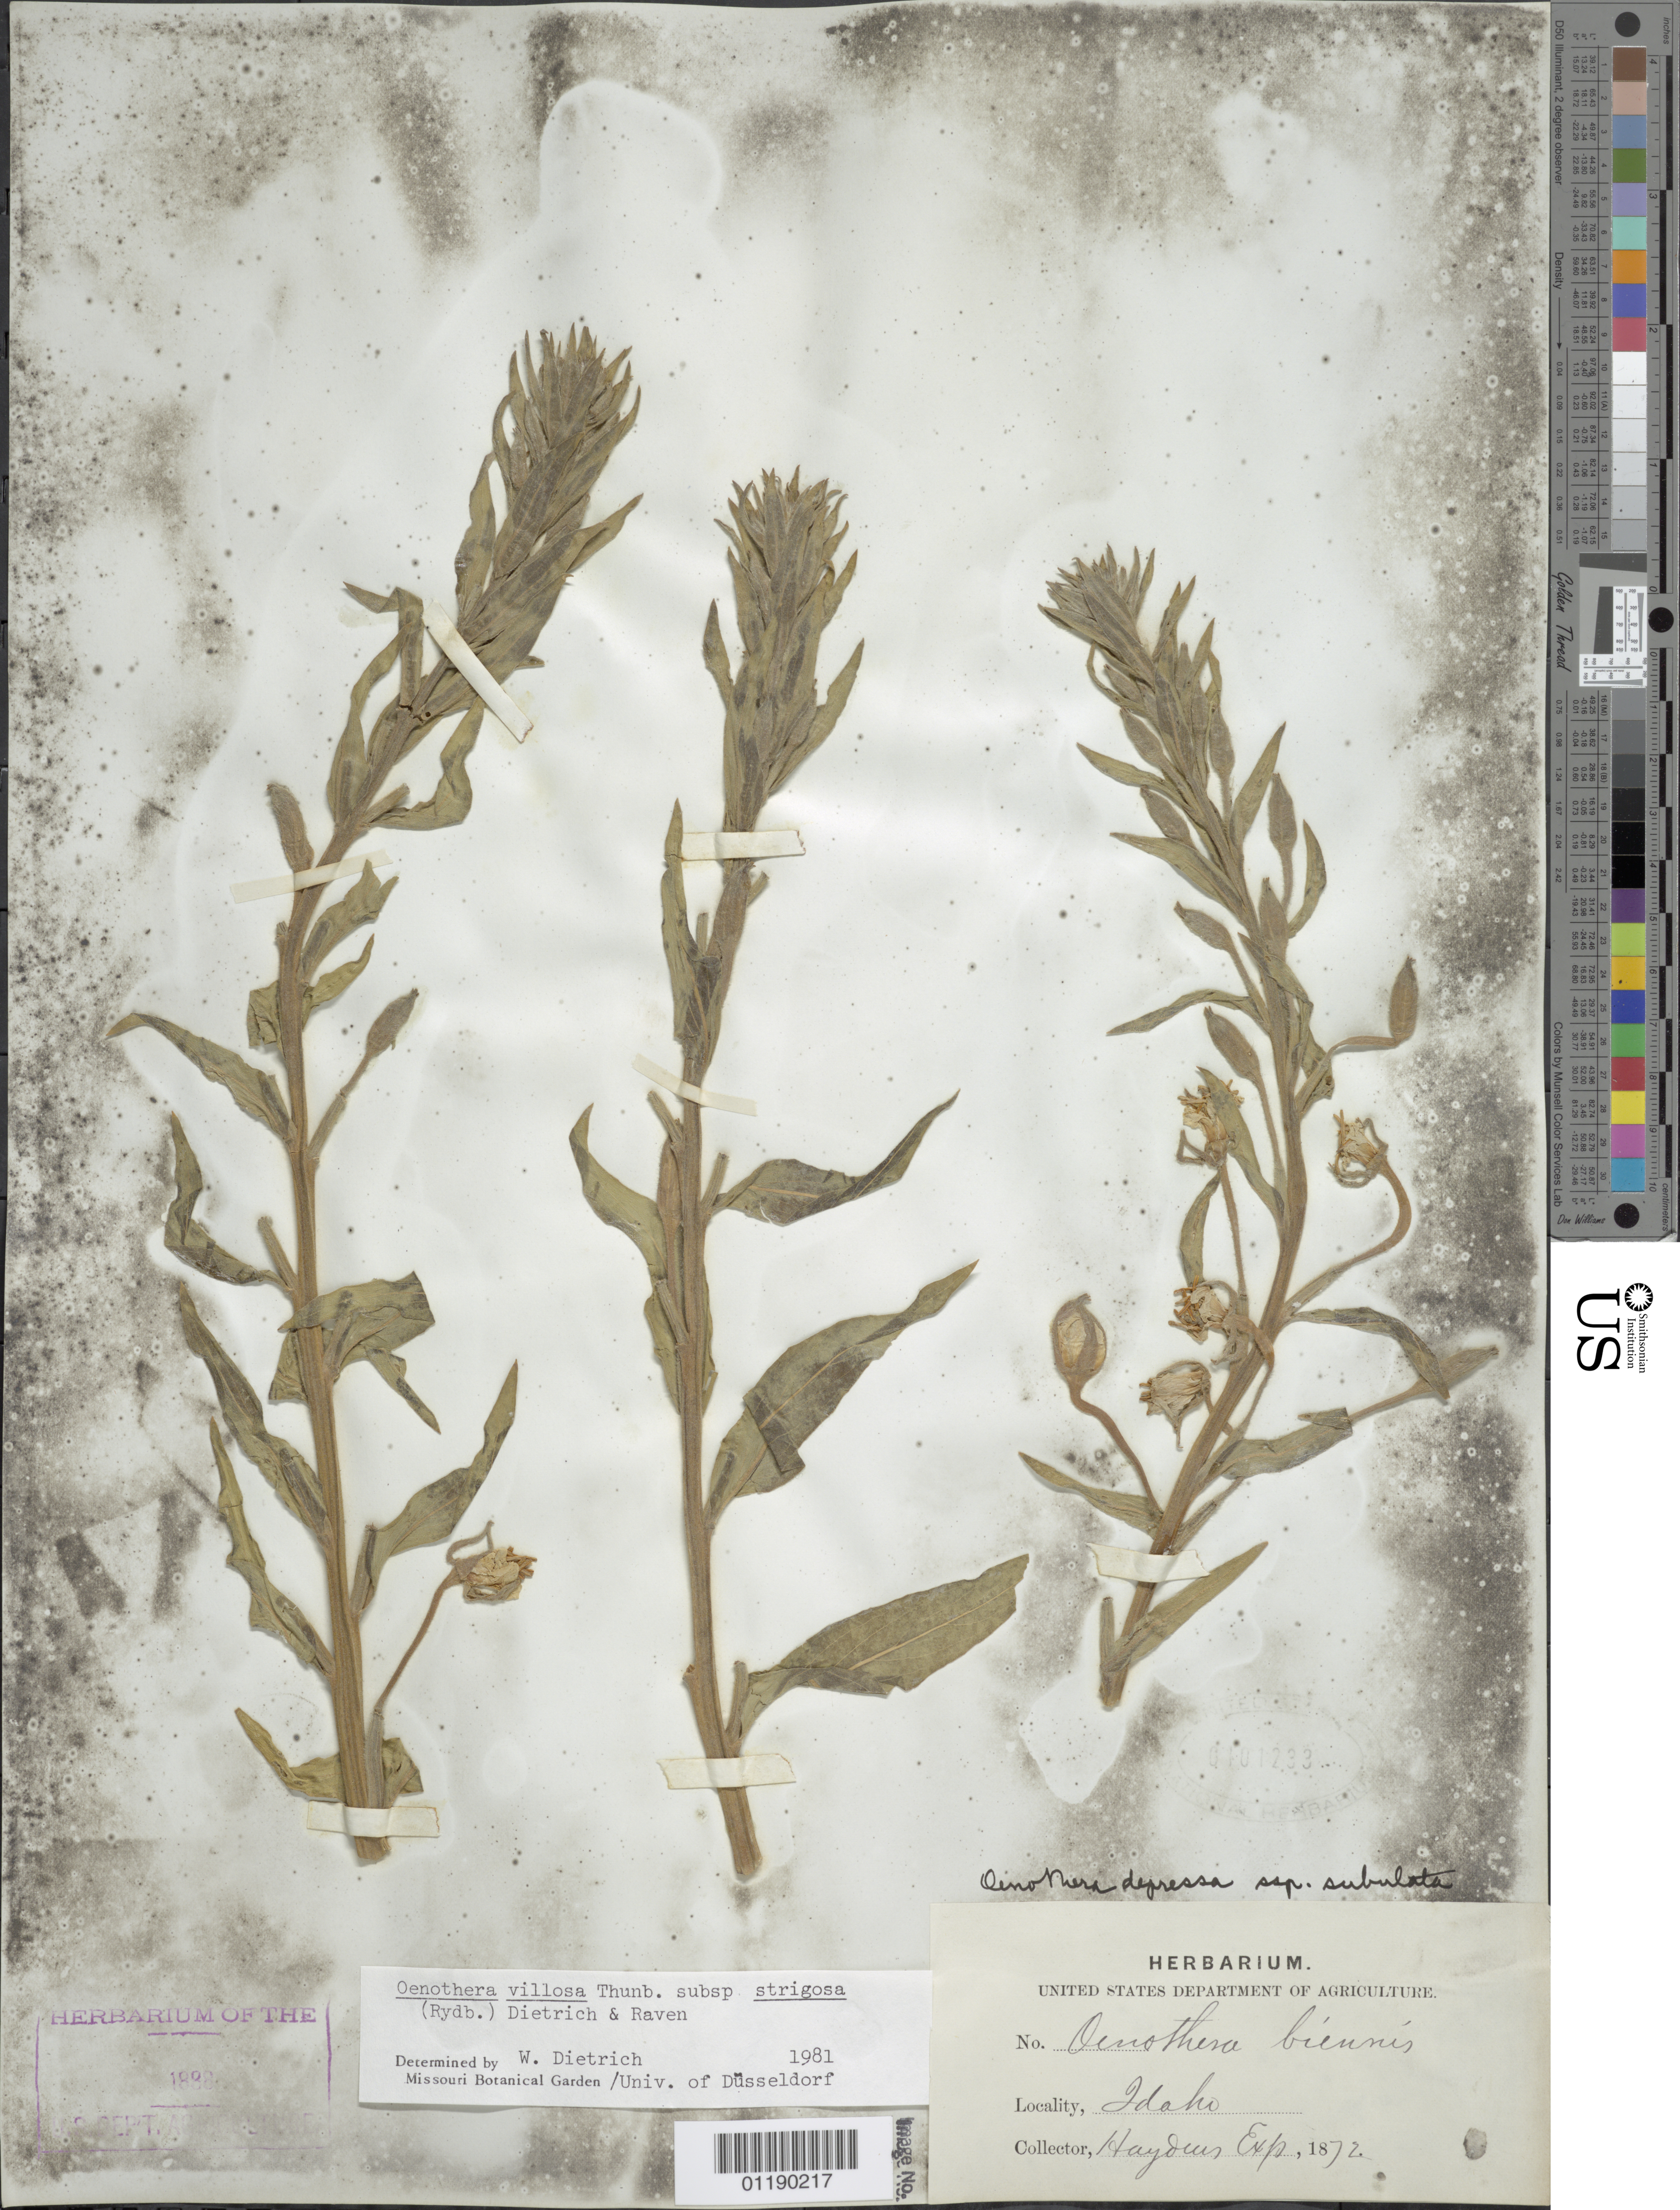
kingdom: Plantae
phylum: Tracheophyta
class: Magnoliopsida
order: Myrtales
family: Onagraceae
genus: Oenothera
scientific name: Oenothera villosa subsp. strigosa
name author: (Rydb.) W. Dietr. & P.H. Raven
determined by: Dietrich, W.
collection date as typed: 1872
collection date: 1872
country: United States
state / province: Idaho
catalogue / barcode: US 101233